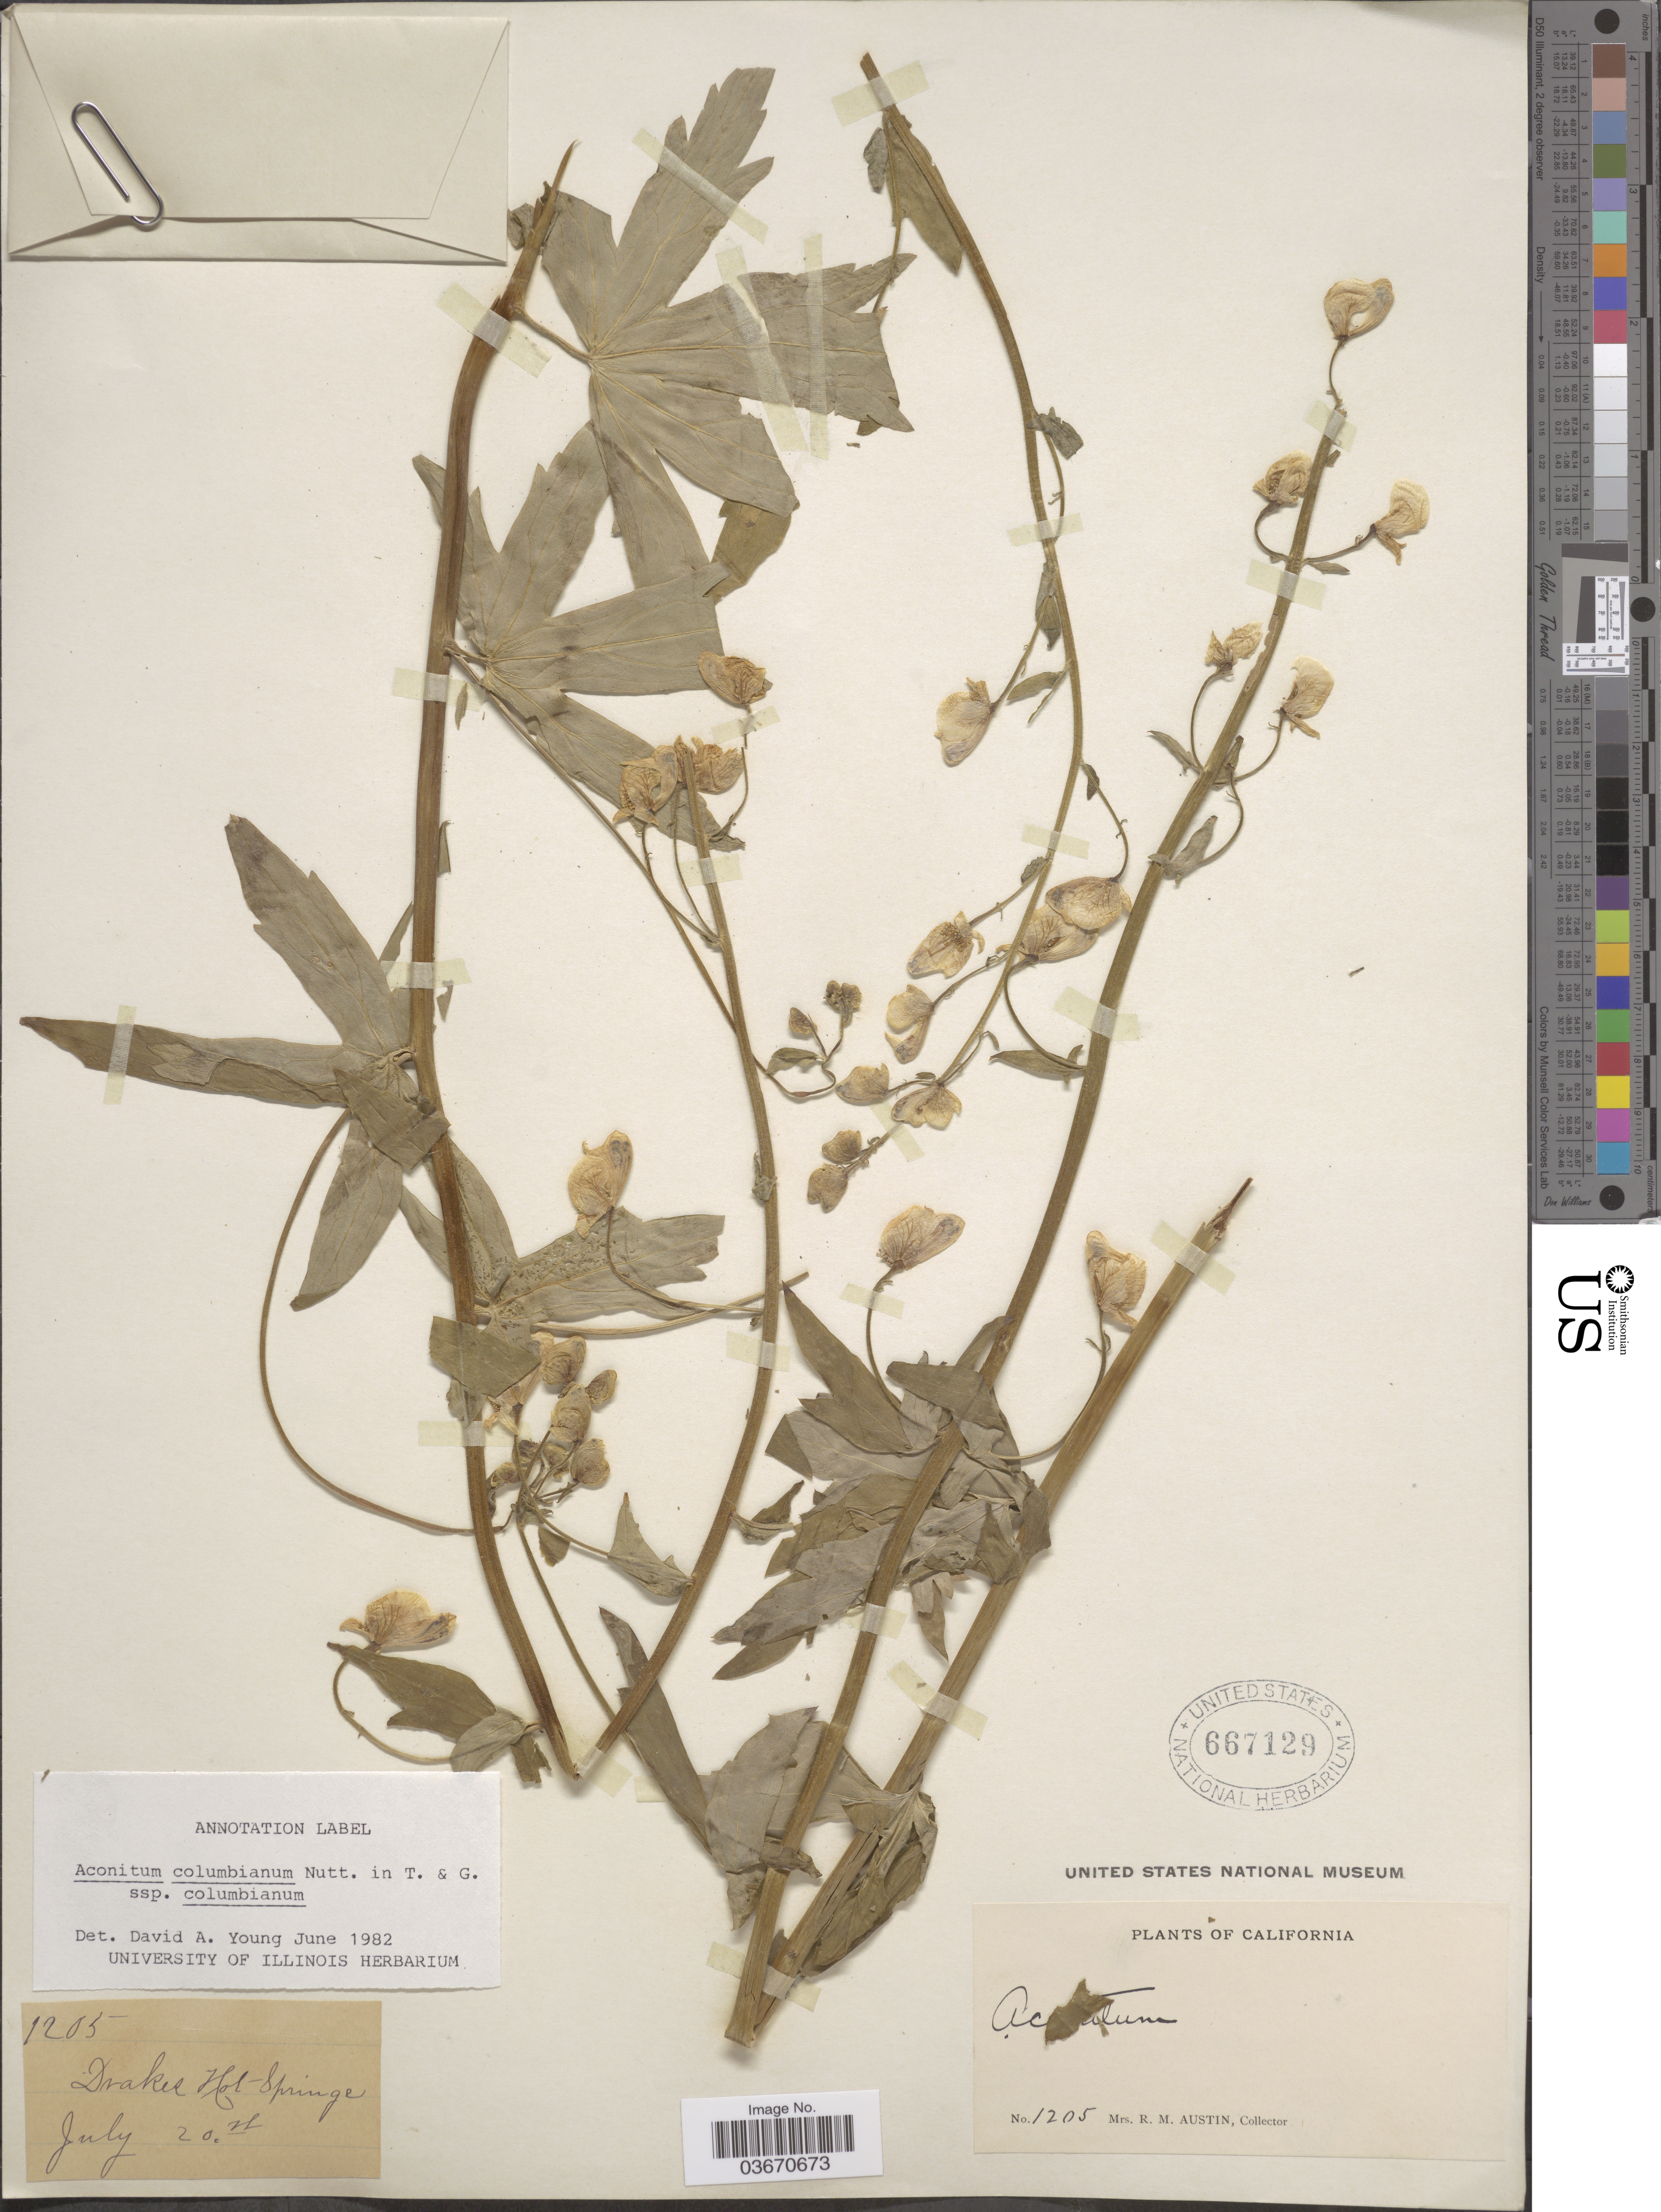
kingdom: Plantae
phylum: Tracheophyta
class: Magnoliopsida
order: Ranunculales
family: Ranunculaceae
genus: Aconitum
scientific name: Aconitum columbianum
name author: Nutt.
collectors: R. Austin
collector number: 1205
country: United States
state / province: California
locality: Drakes Hot Springs.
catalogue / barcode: US 667129